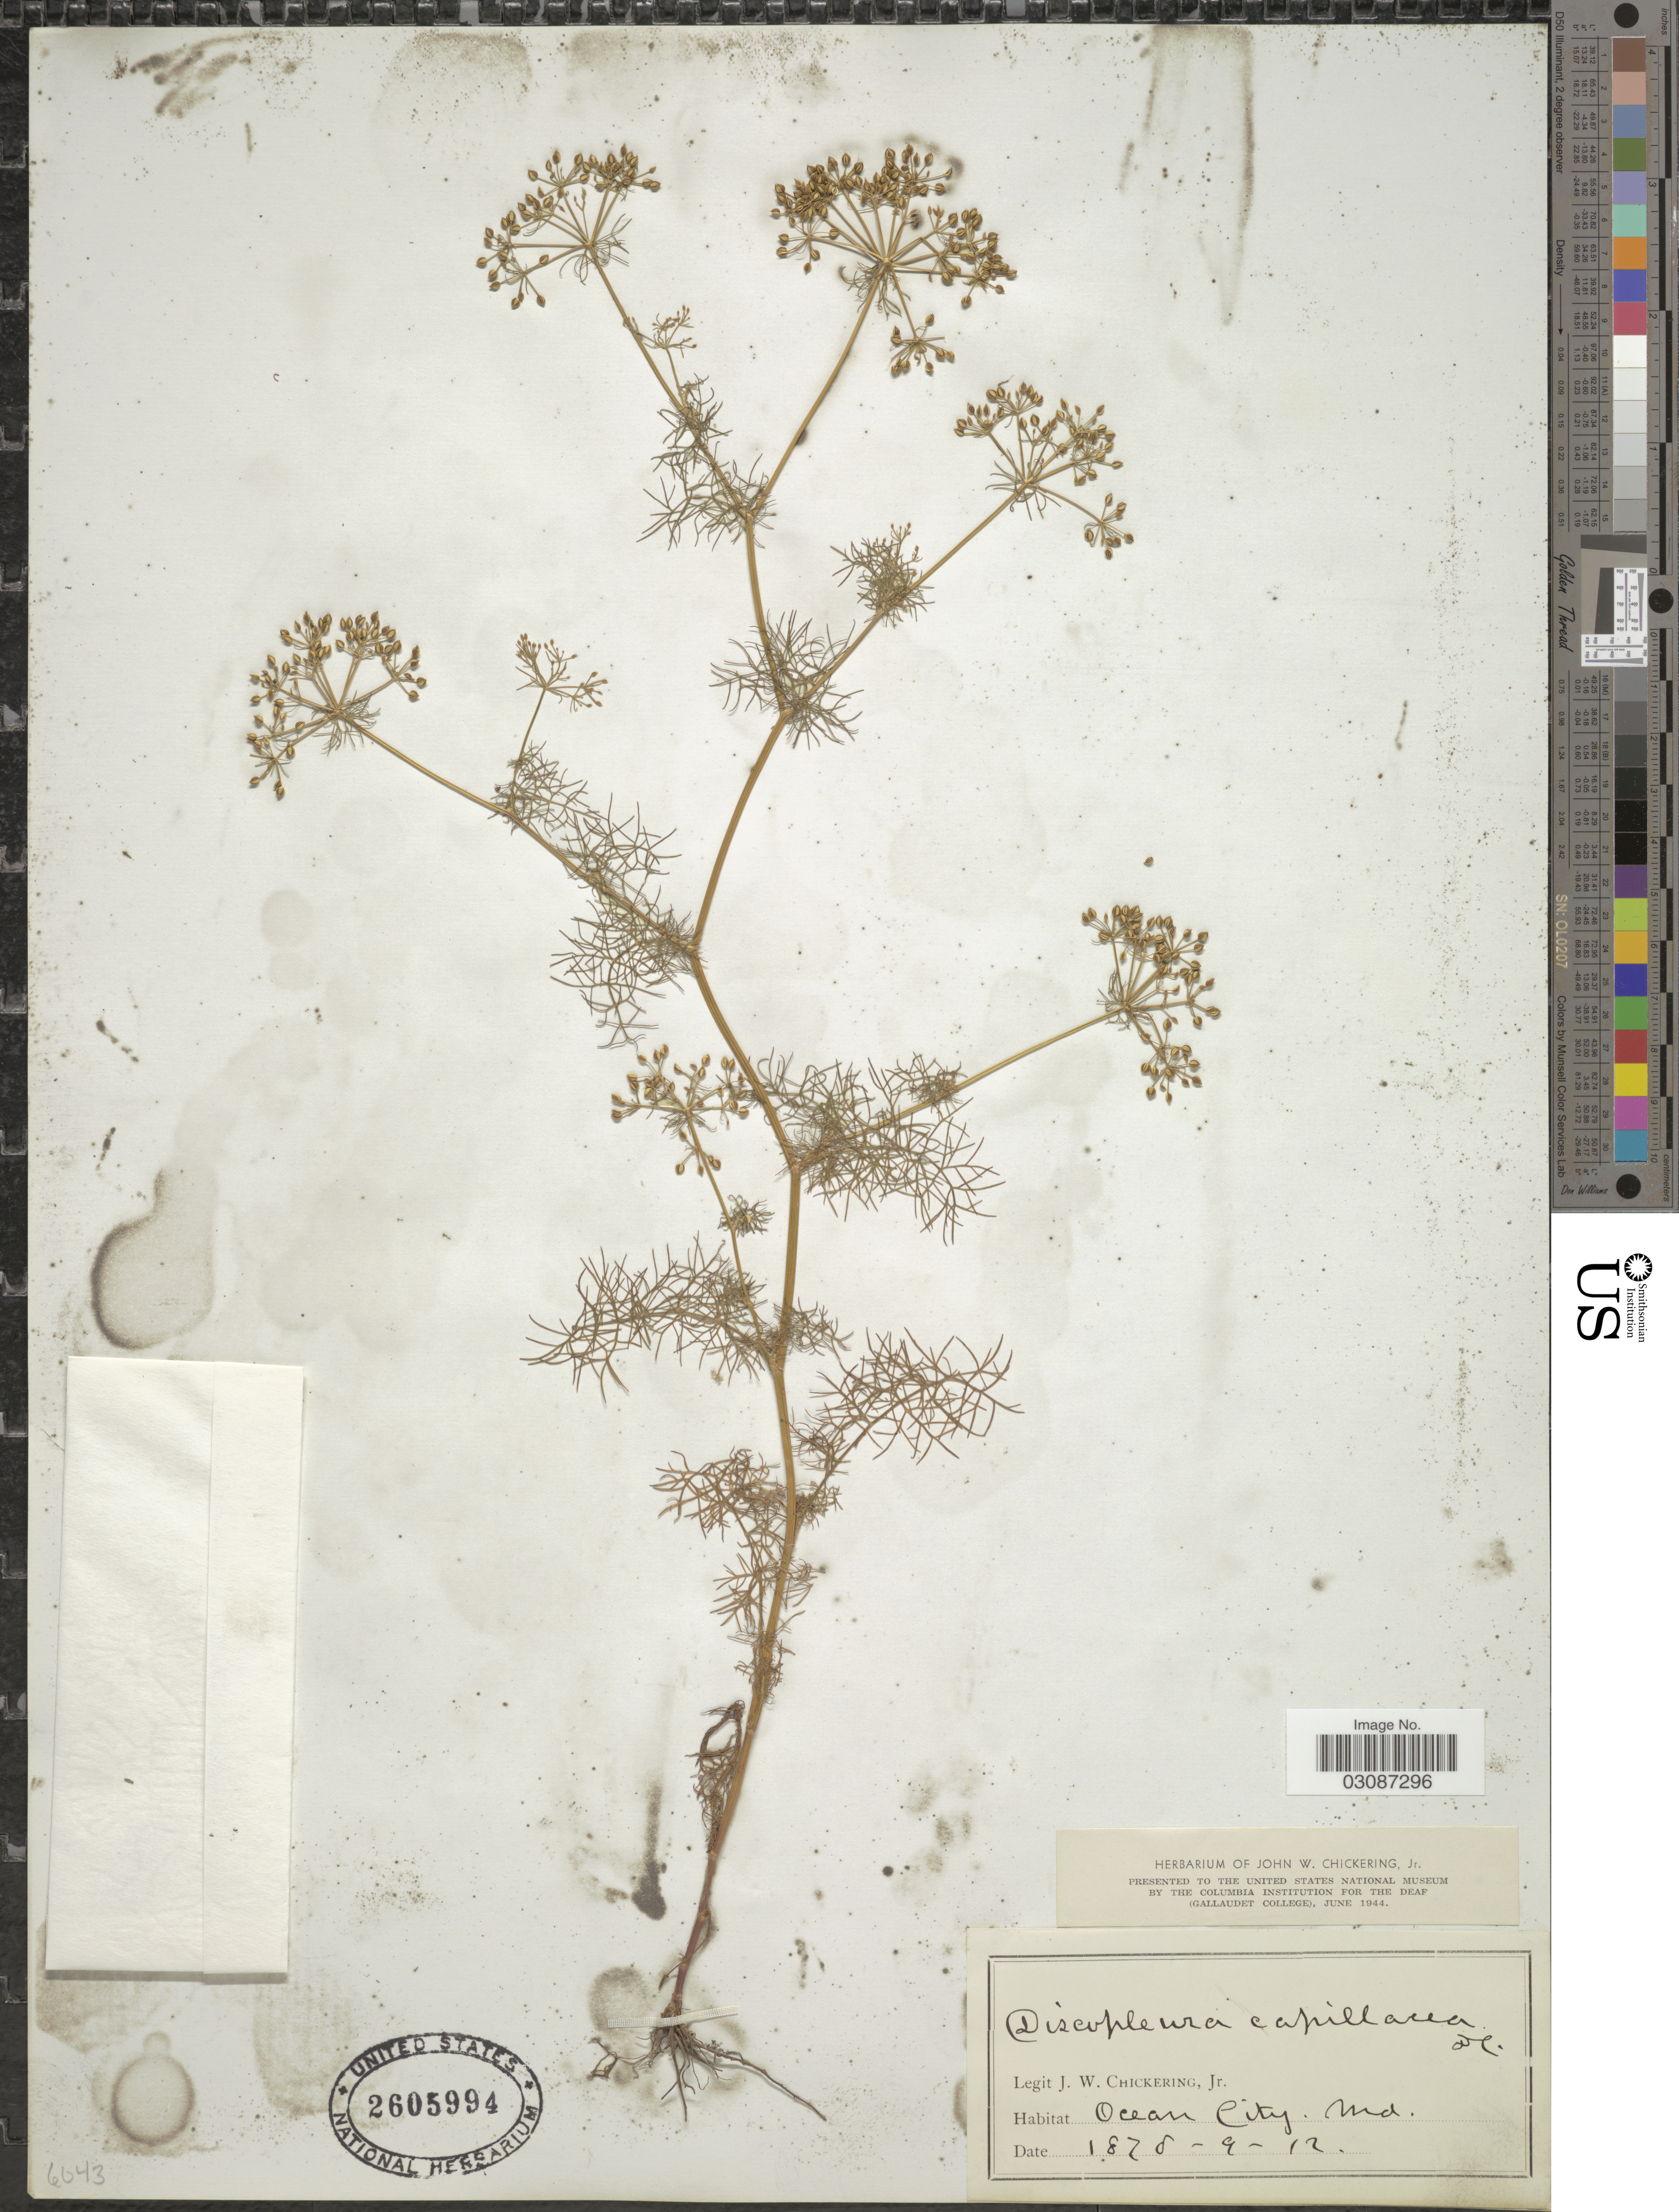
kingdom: Plantae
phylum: Tracheophyta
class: Magnoliopsida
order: Apiales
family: Apiaceae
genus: Ptilimnium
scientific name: Ptilimnium capillaceum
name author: (Michx.) Raf.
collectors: J. W. Chickering Jr.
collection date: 1878-09-12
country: United States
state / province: Maryland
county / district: Worcester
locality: Ocean City.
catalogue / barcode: US 2605994